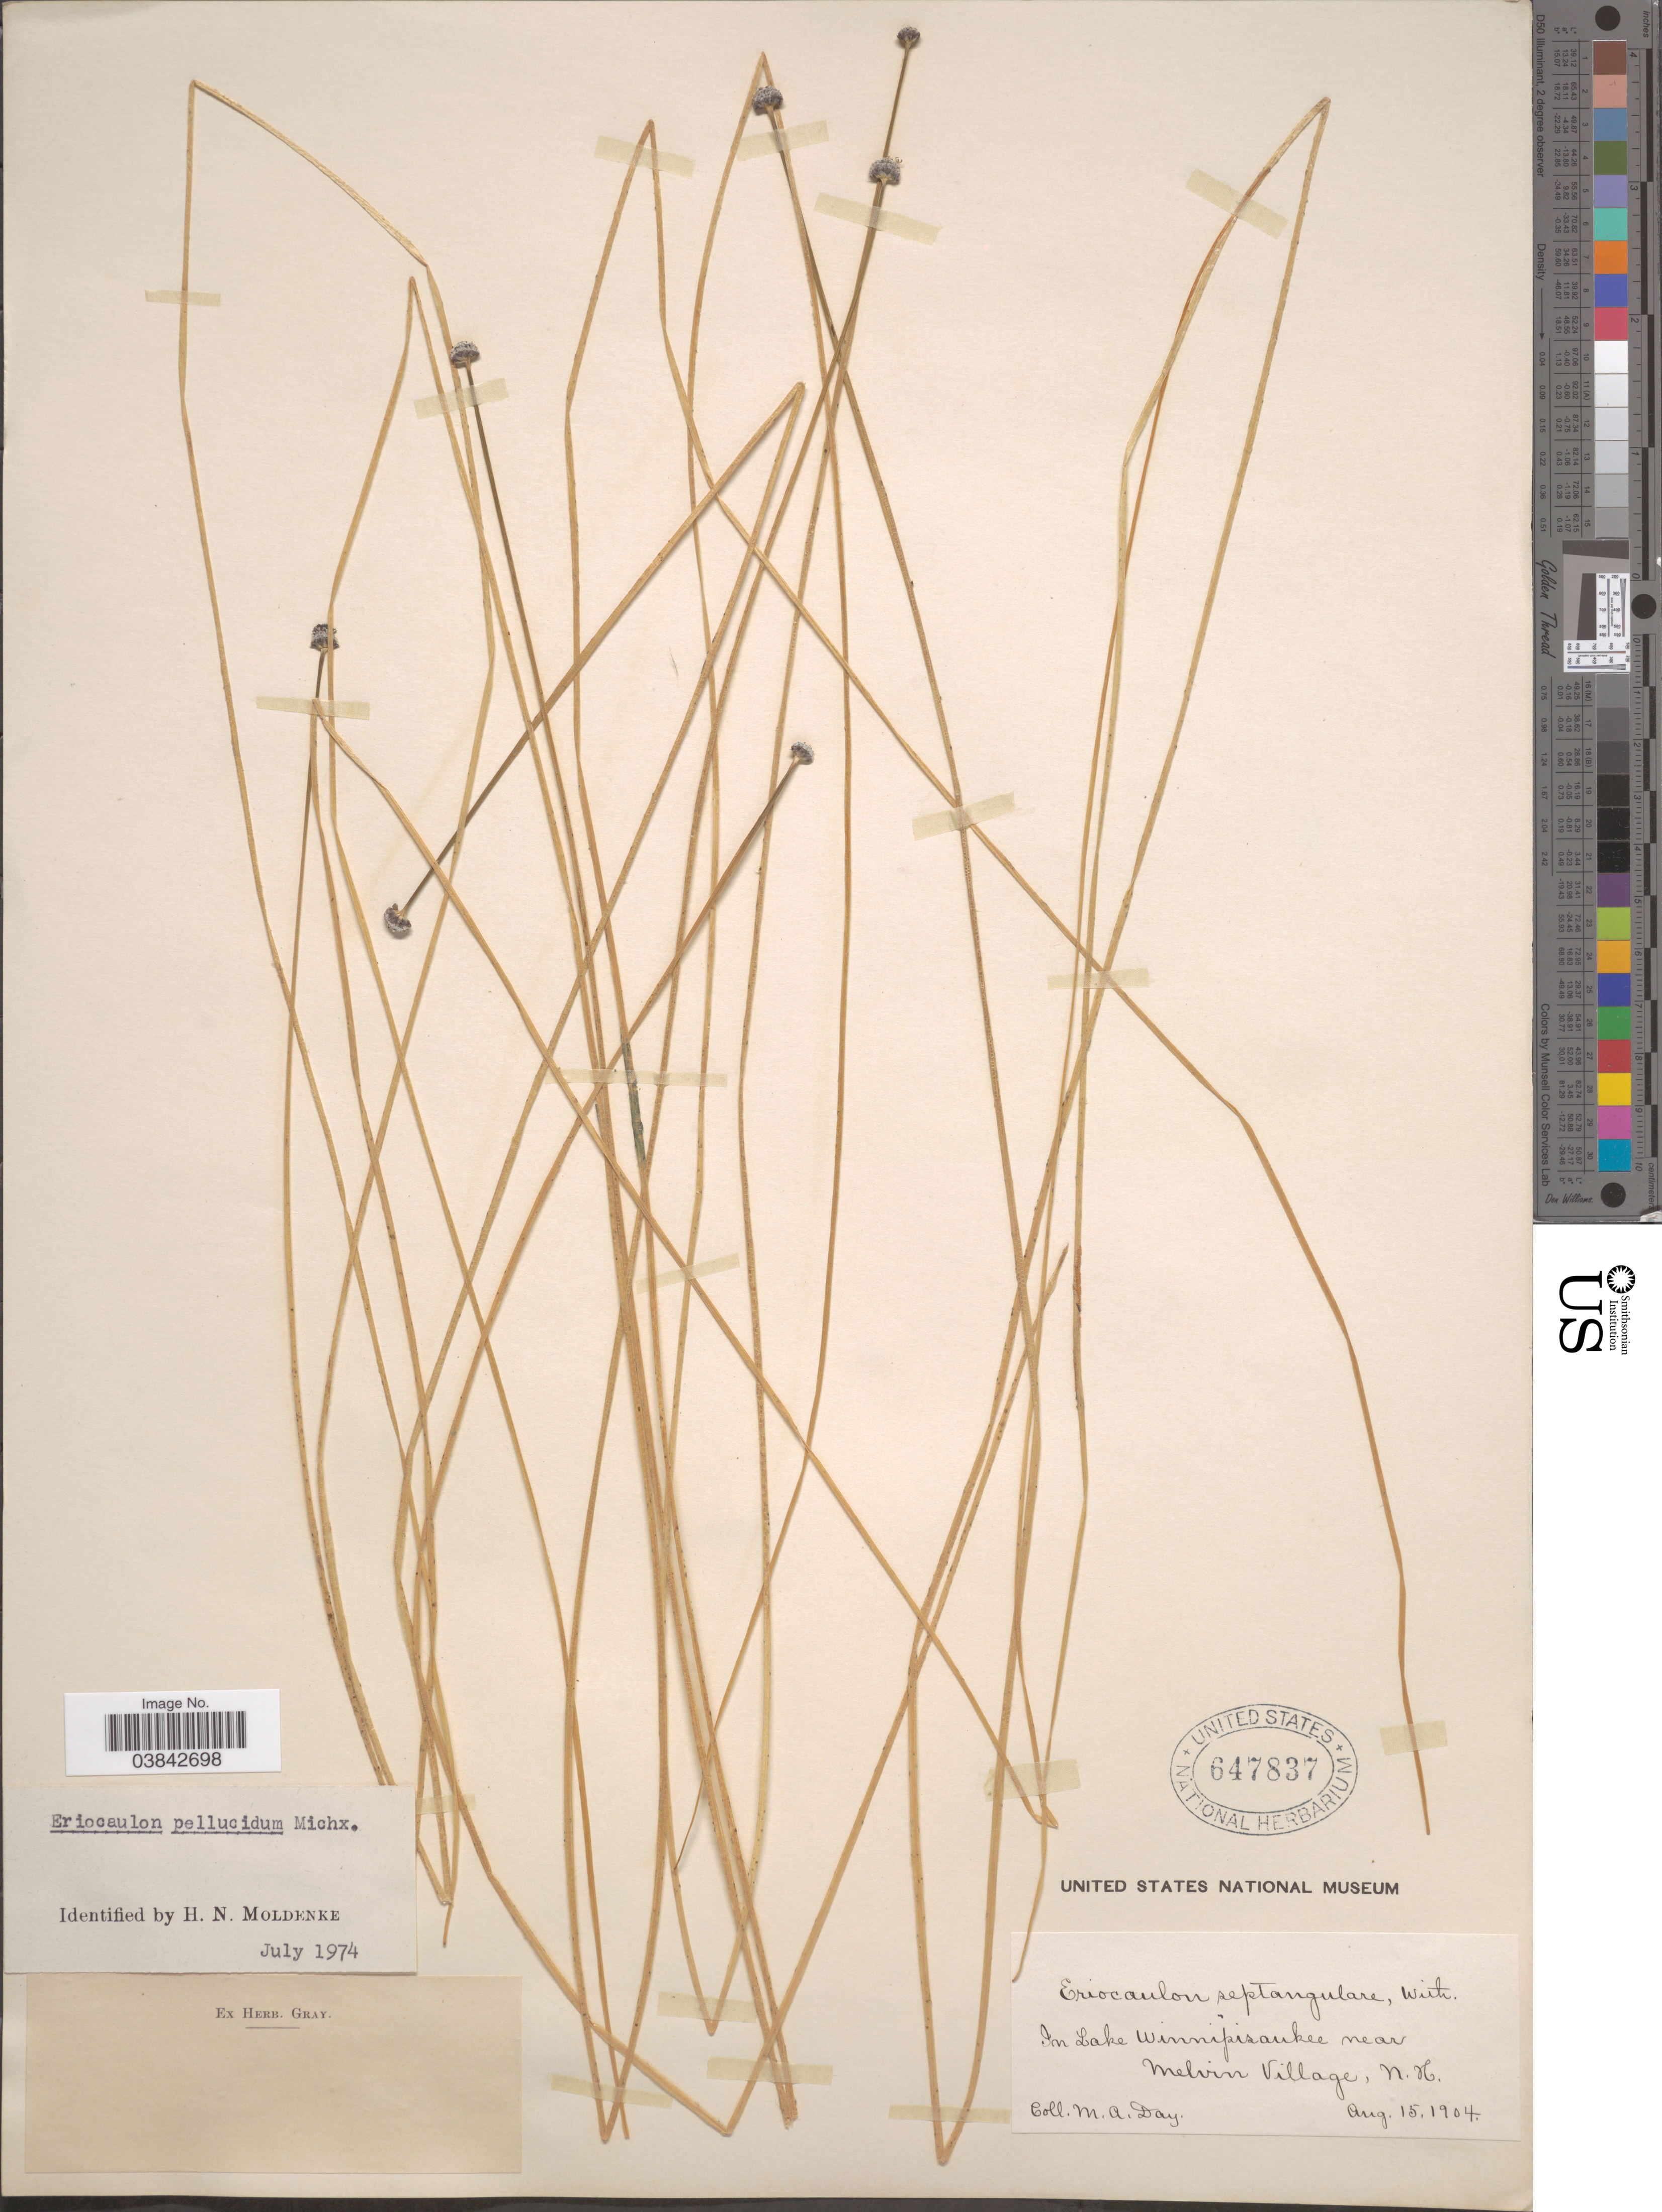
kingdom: Plantae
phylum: Tracheophyta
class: Liliopsida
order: Poales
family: Eriocaulaceae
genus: Eriocaulon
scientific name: Eriocaulon aquaticum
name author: (Hill) Druce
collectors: M. Day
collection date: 1904-08-15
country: United States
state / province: New Hampshire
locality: In Lake Winnipisankee near Melvin Village.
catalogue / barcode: US 647837